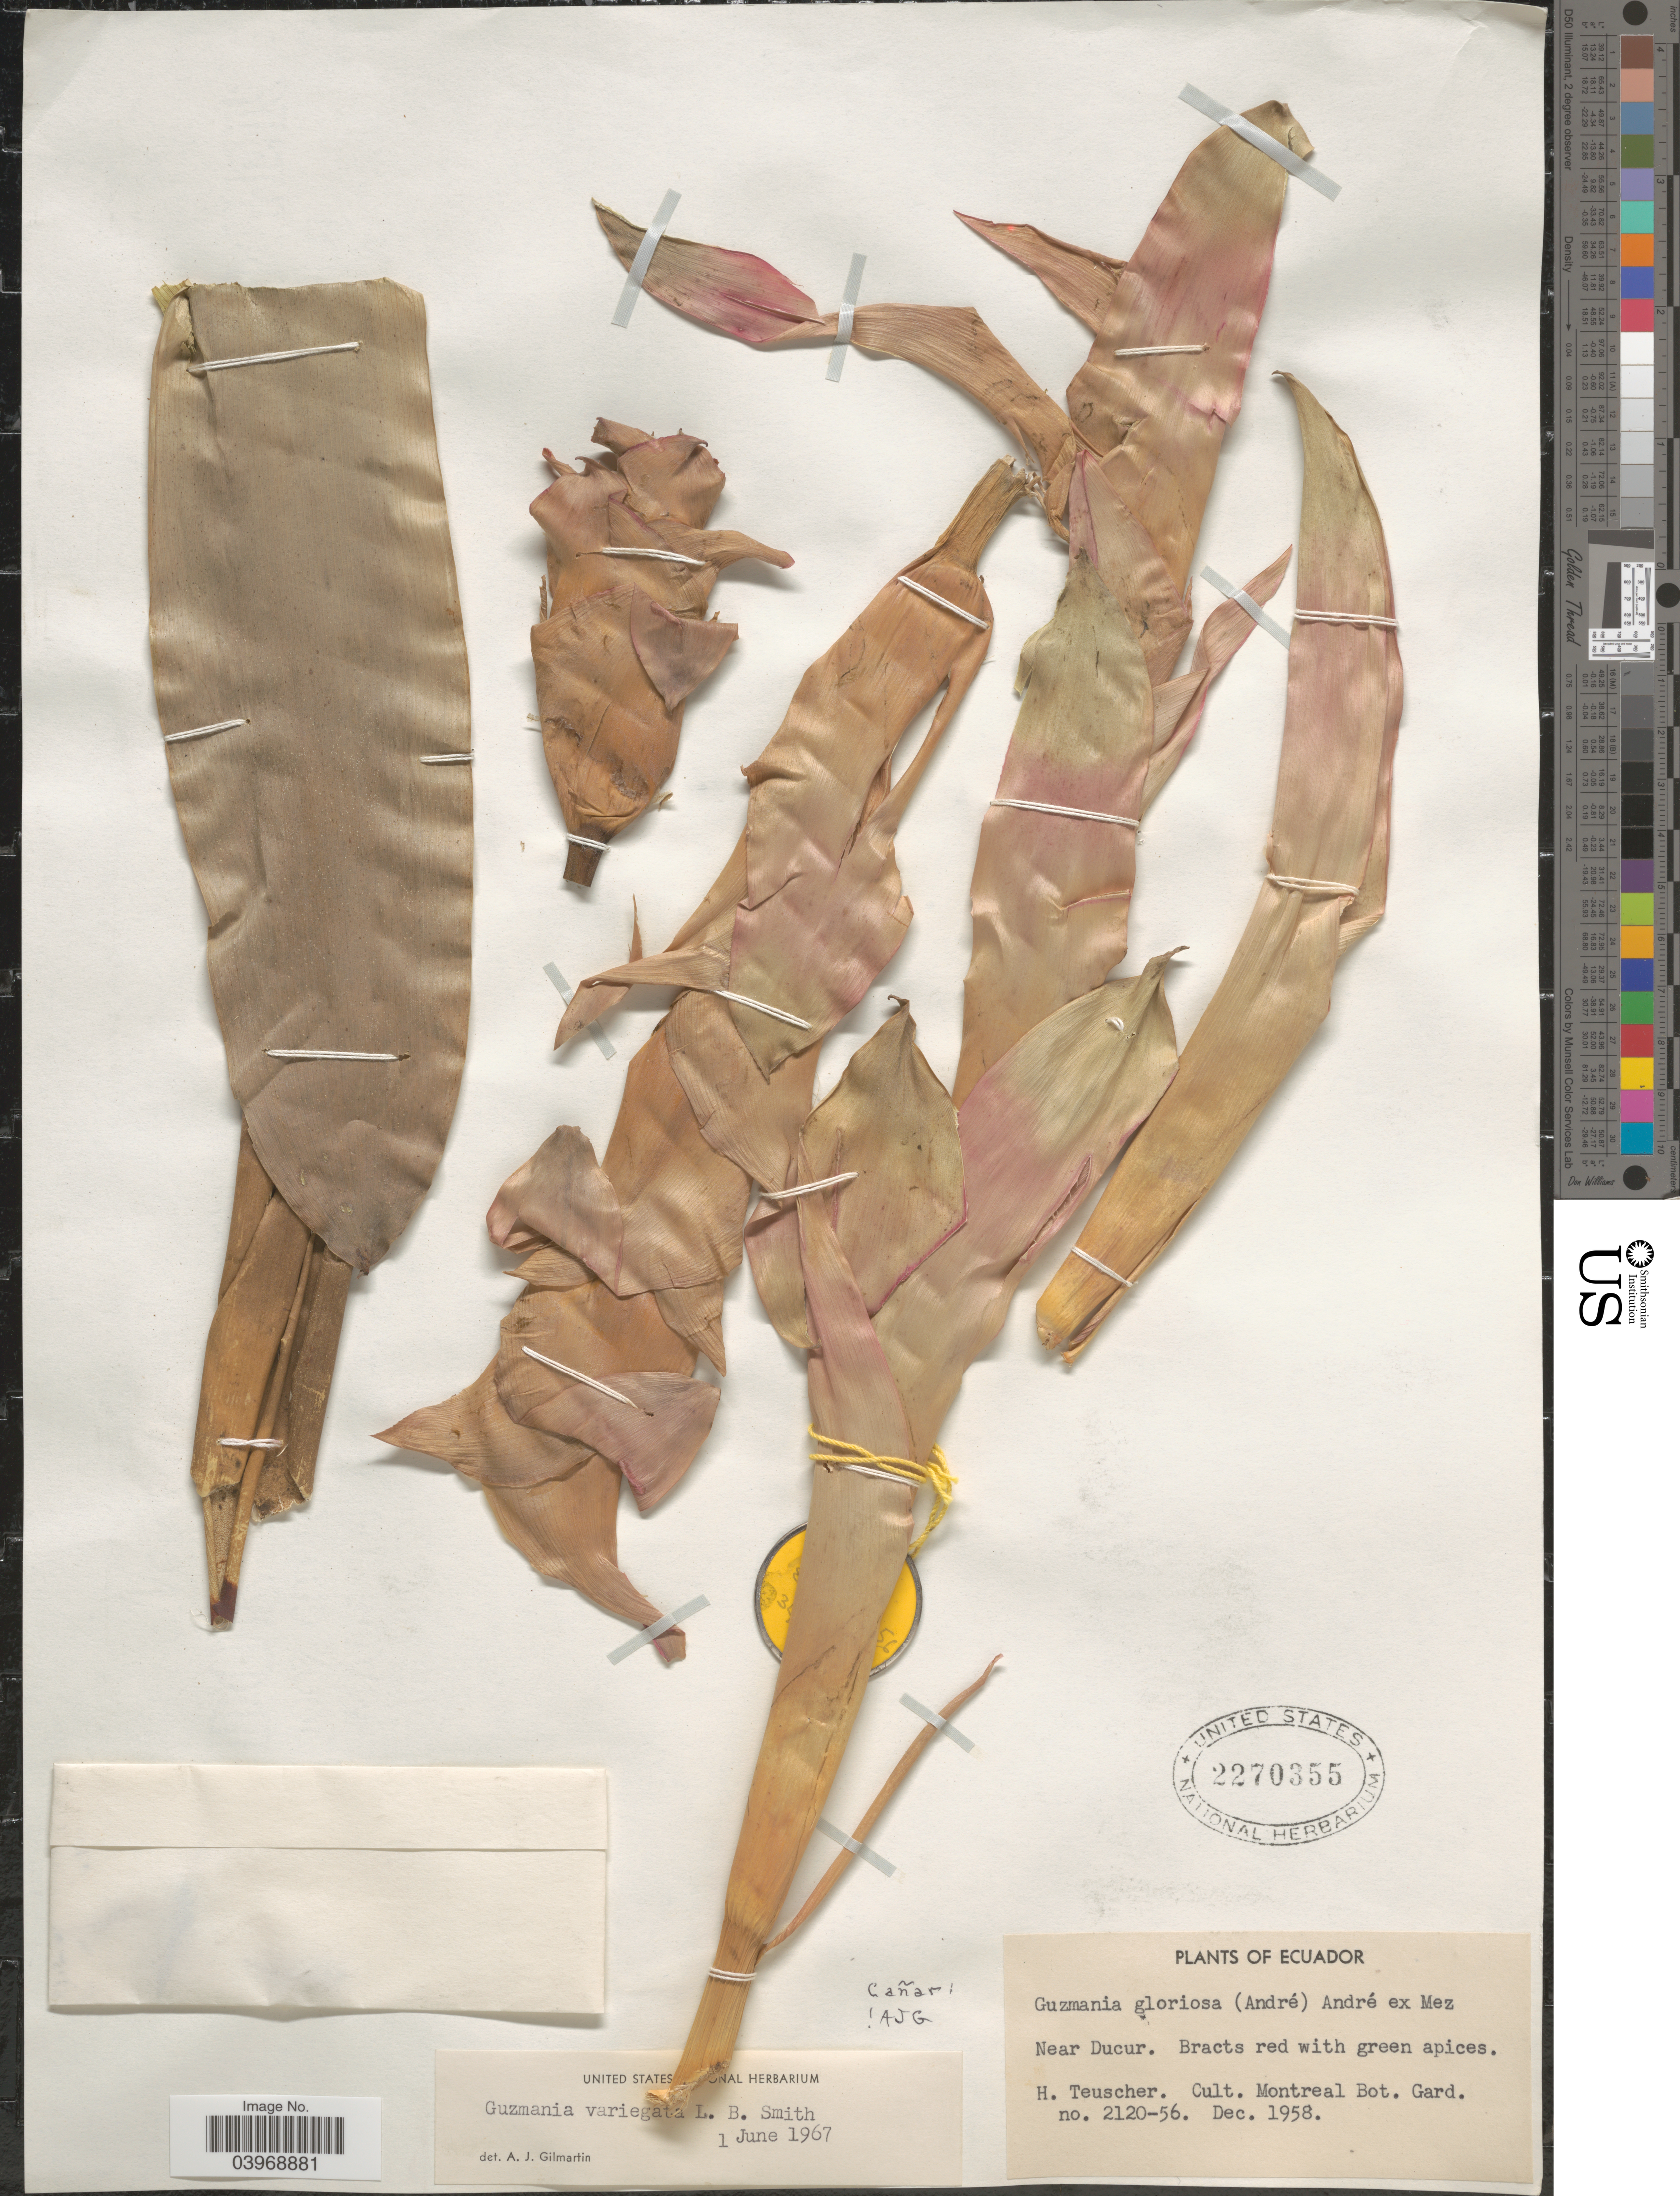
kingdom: Plantae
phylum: Tracheophyta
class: Liliopsida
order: Poales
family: Bromeliaceae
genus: Guzmania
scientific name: Guzmania variegata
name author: L.B. Sm.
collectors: H. Teuscher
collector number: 2120-56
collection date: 1958-12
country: Canada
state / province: Quebec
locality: Near Ducur. Montreal Bot. Gard.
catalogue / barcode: US 2270355